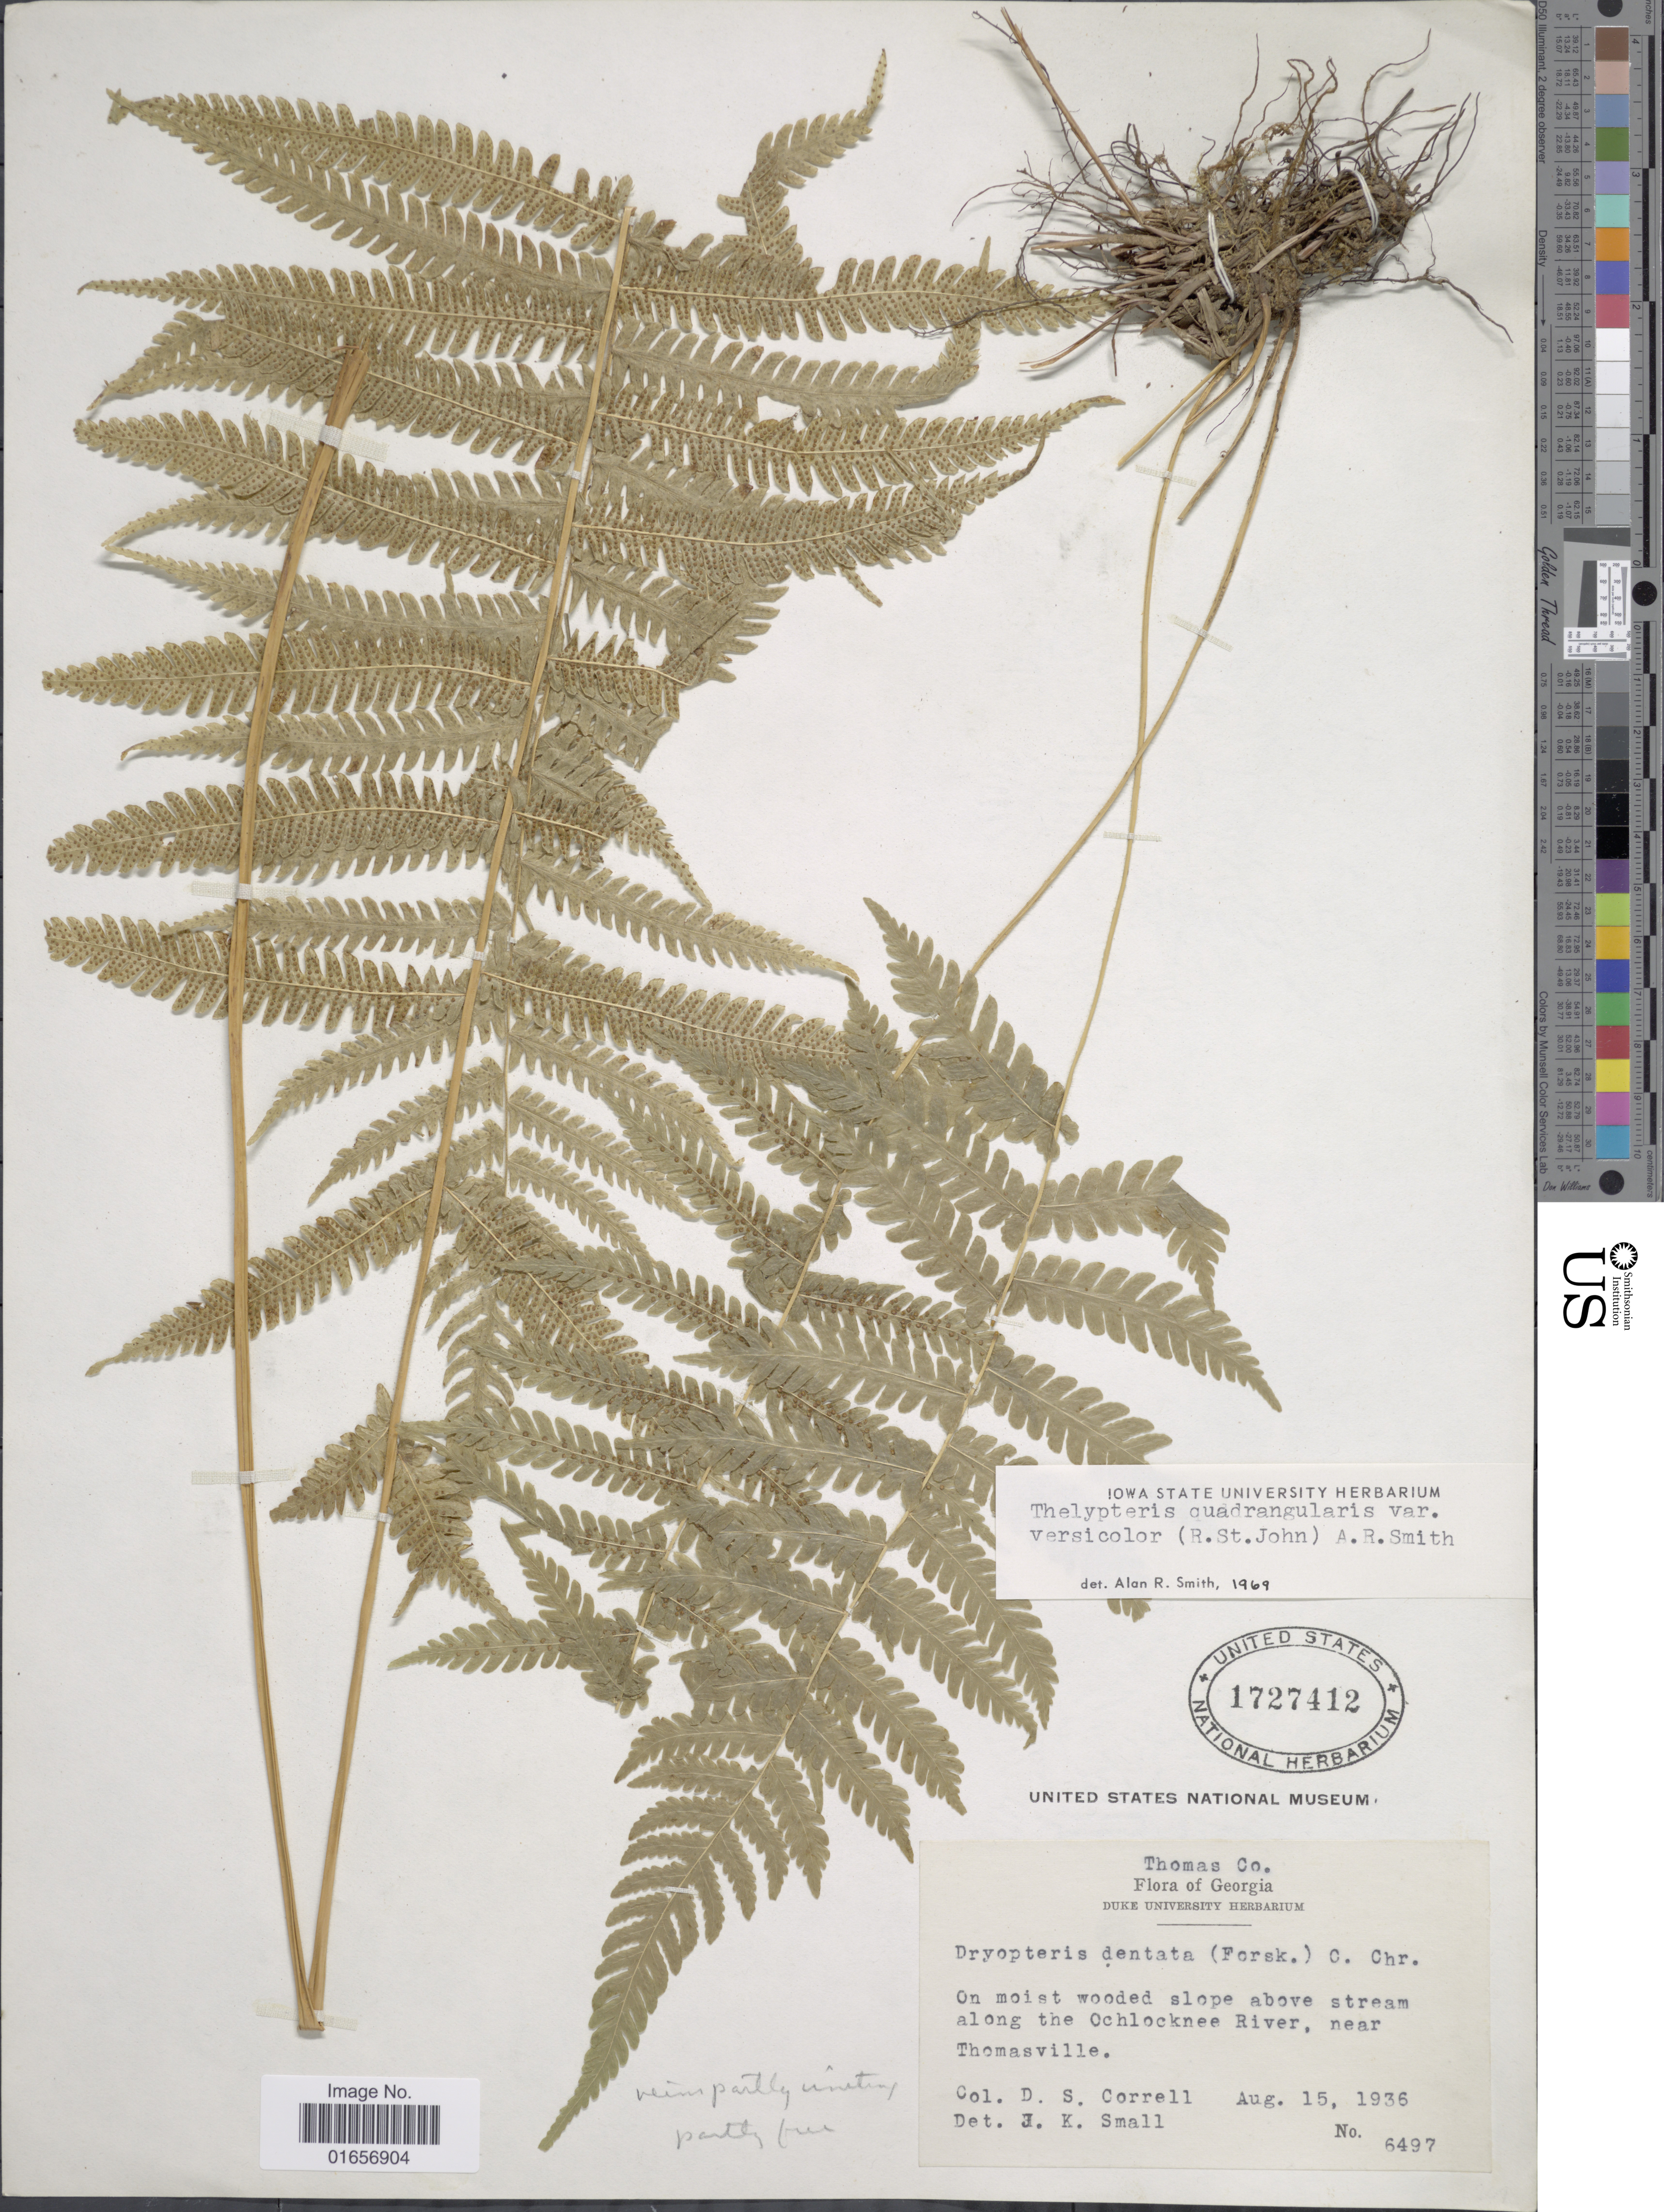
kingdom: Plantae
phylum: Tracheophyta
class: Polypodiopsida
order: Polypodiales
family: Thelypteridaceae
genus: Christella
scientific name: Christella hispidula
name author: (Decne.) Holttum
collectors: D. S. Correll & J. K. Small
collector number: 6497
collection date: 1936-08-15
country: United States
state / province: Georgia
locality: Thomas Co., along the Ochlocknee River, near Thomasville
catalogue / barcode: US 1727412